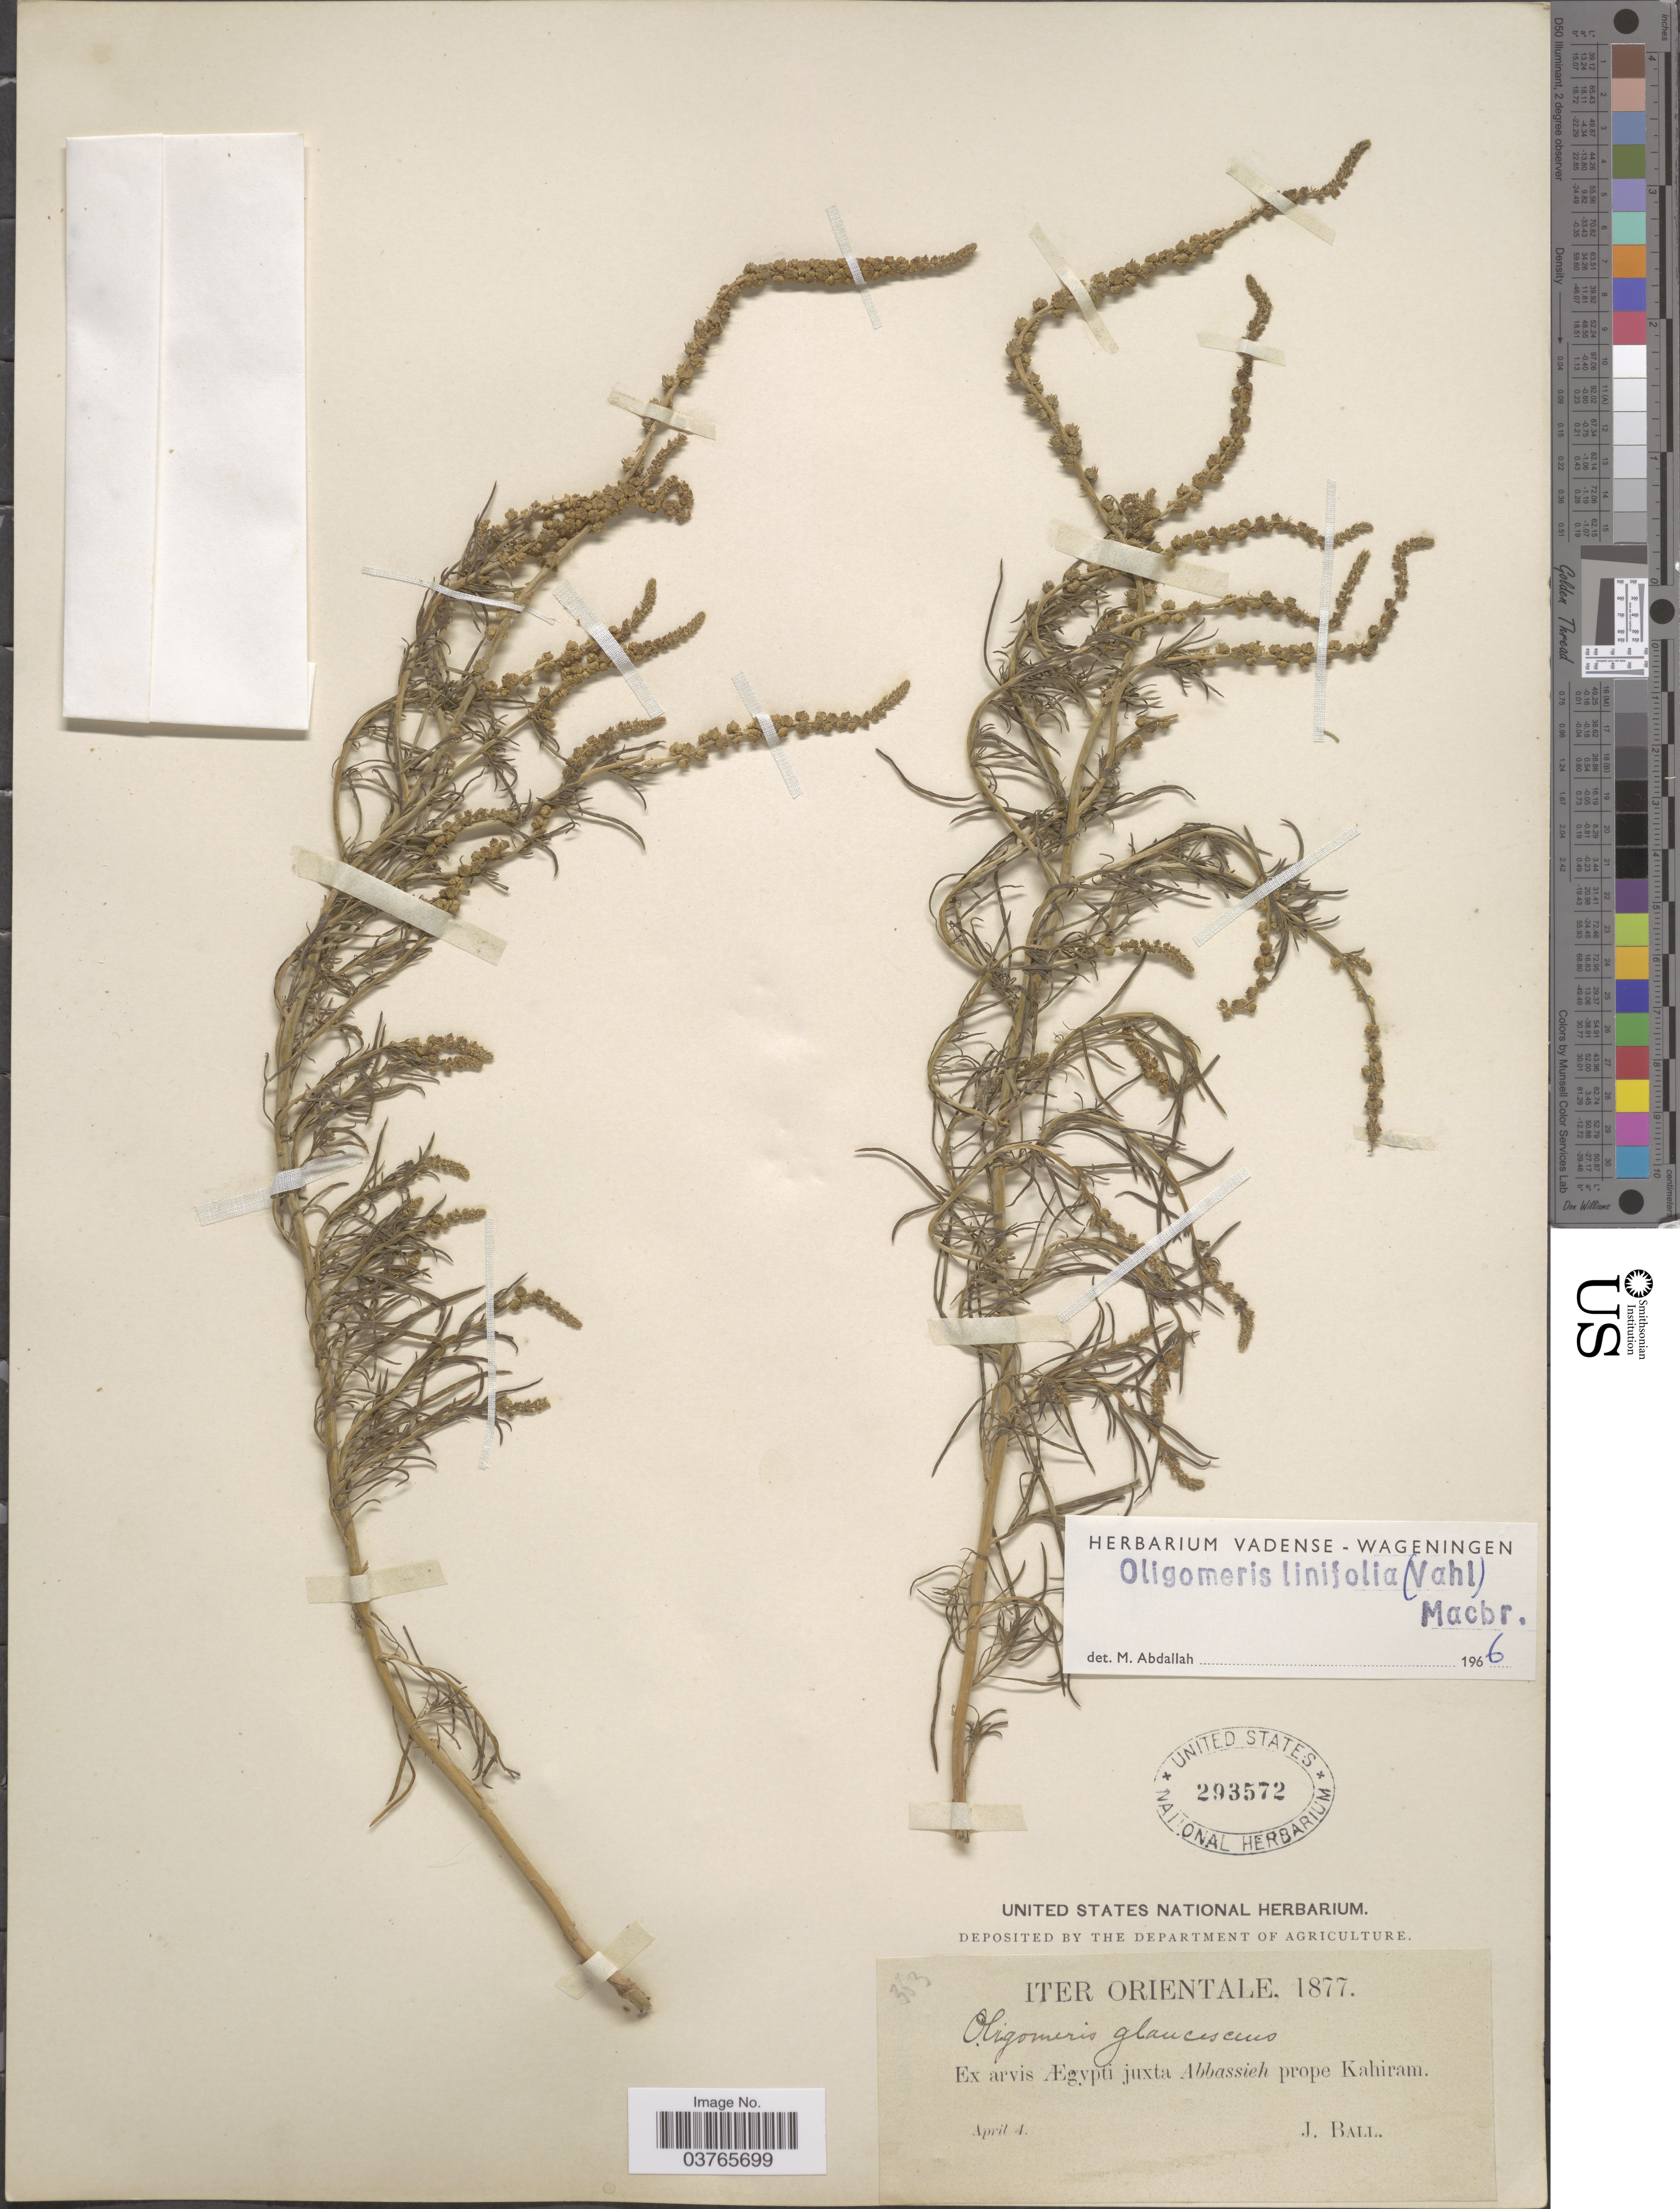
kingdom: Plantae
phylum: Tracheophyta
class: Magnoliopsida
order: Brassicales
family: Resedaceae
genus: Oligomeris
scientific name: Oligomeris linifolia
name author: (Vahl) J.F. Macbr.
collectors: J. Ball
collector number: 363*?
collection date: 1877-04-04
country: Egypt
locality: Iter Orientale. Ex arvis Ægypti juxta Abbassieh prope Kahiram.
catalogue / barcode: US 293572